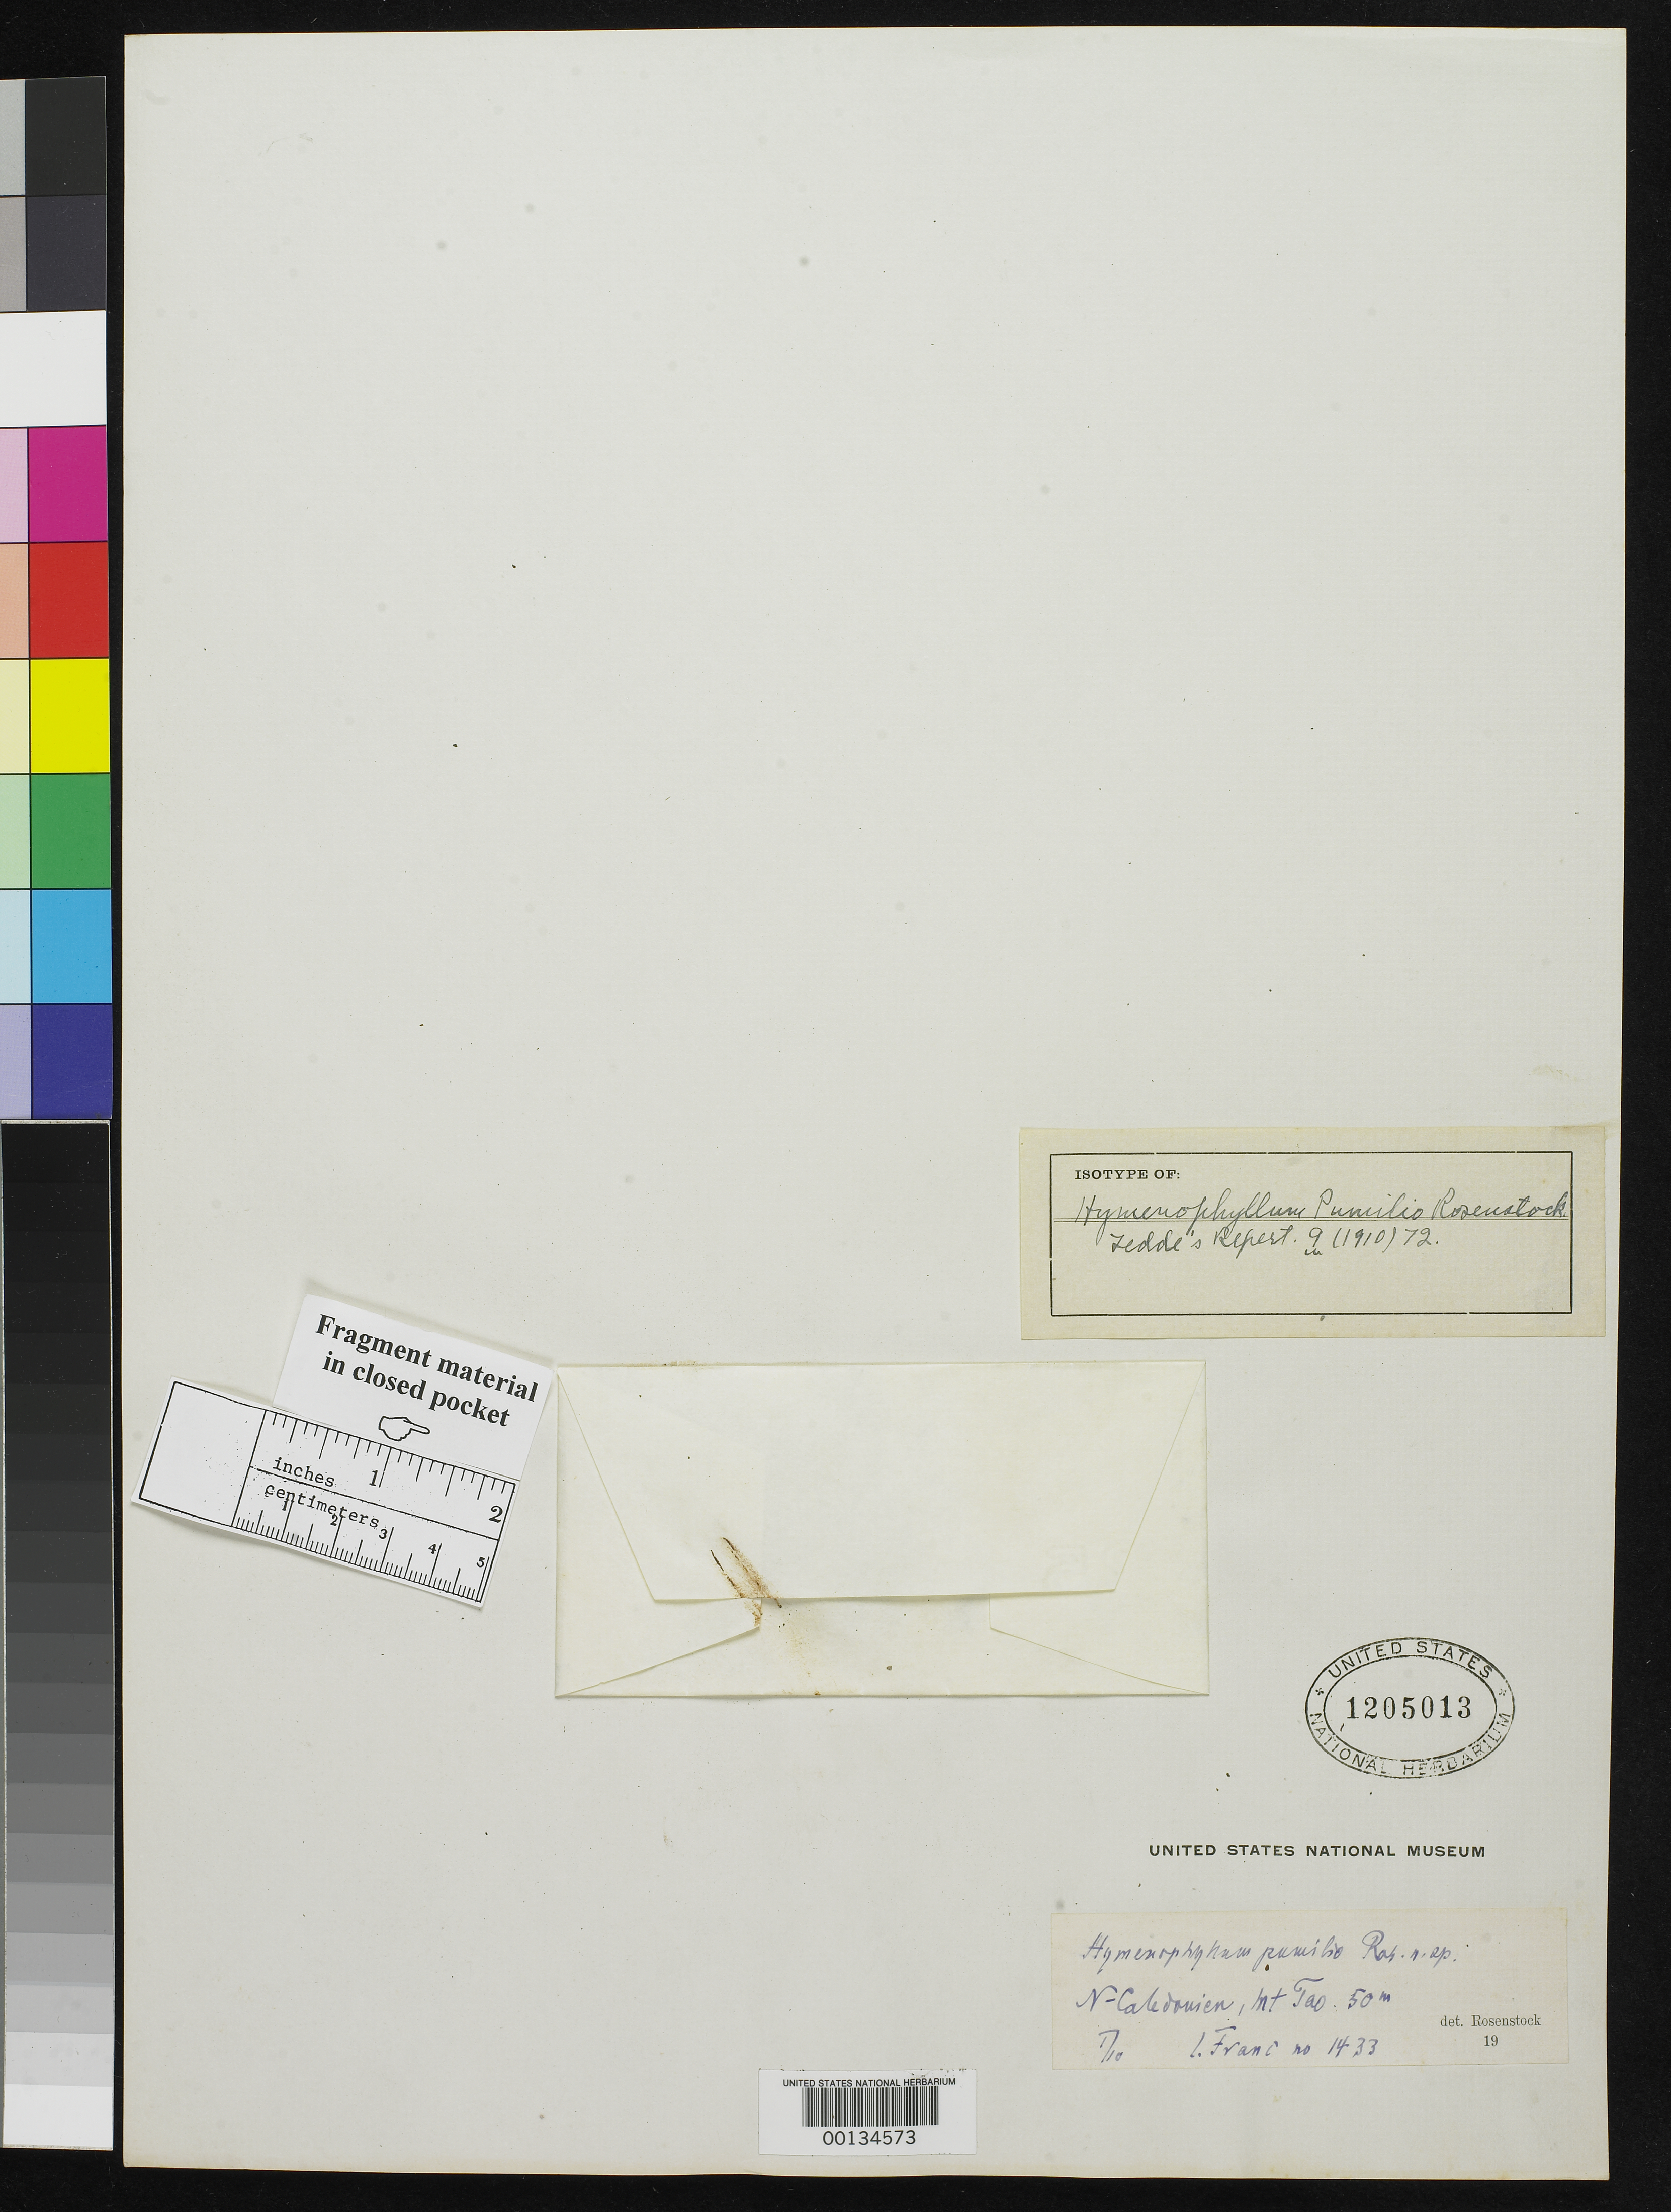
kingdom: Plantae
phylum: Tracheophyta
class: Polypodiopsida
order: Hymenophyllales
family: Hymenophyllaceae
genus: Hymenophyllum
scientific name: Hymenophyllum pumilio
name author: Rosenst.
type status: Isotype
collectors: I. Franc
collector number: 1433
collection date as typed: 1910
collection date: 1910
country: New Caledonia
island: New Caledonia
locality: Monte Tao [Mont Tao].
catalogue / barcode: US 1205013